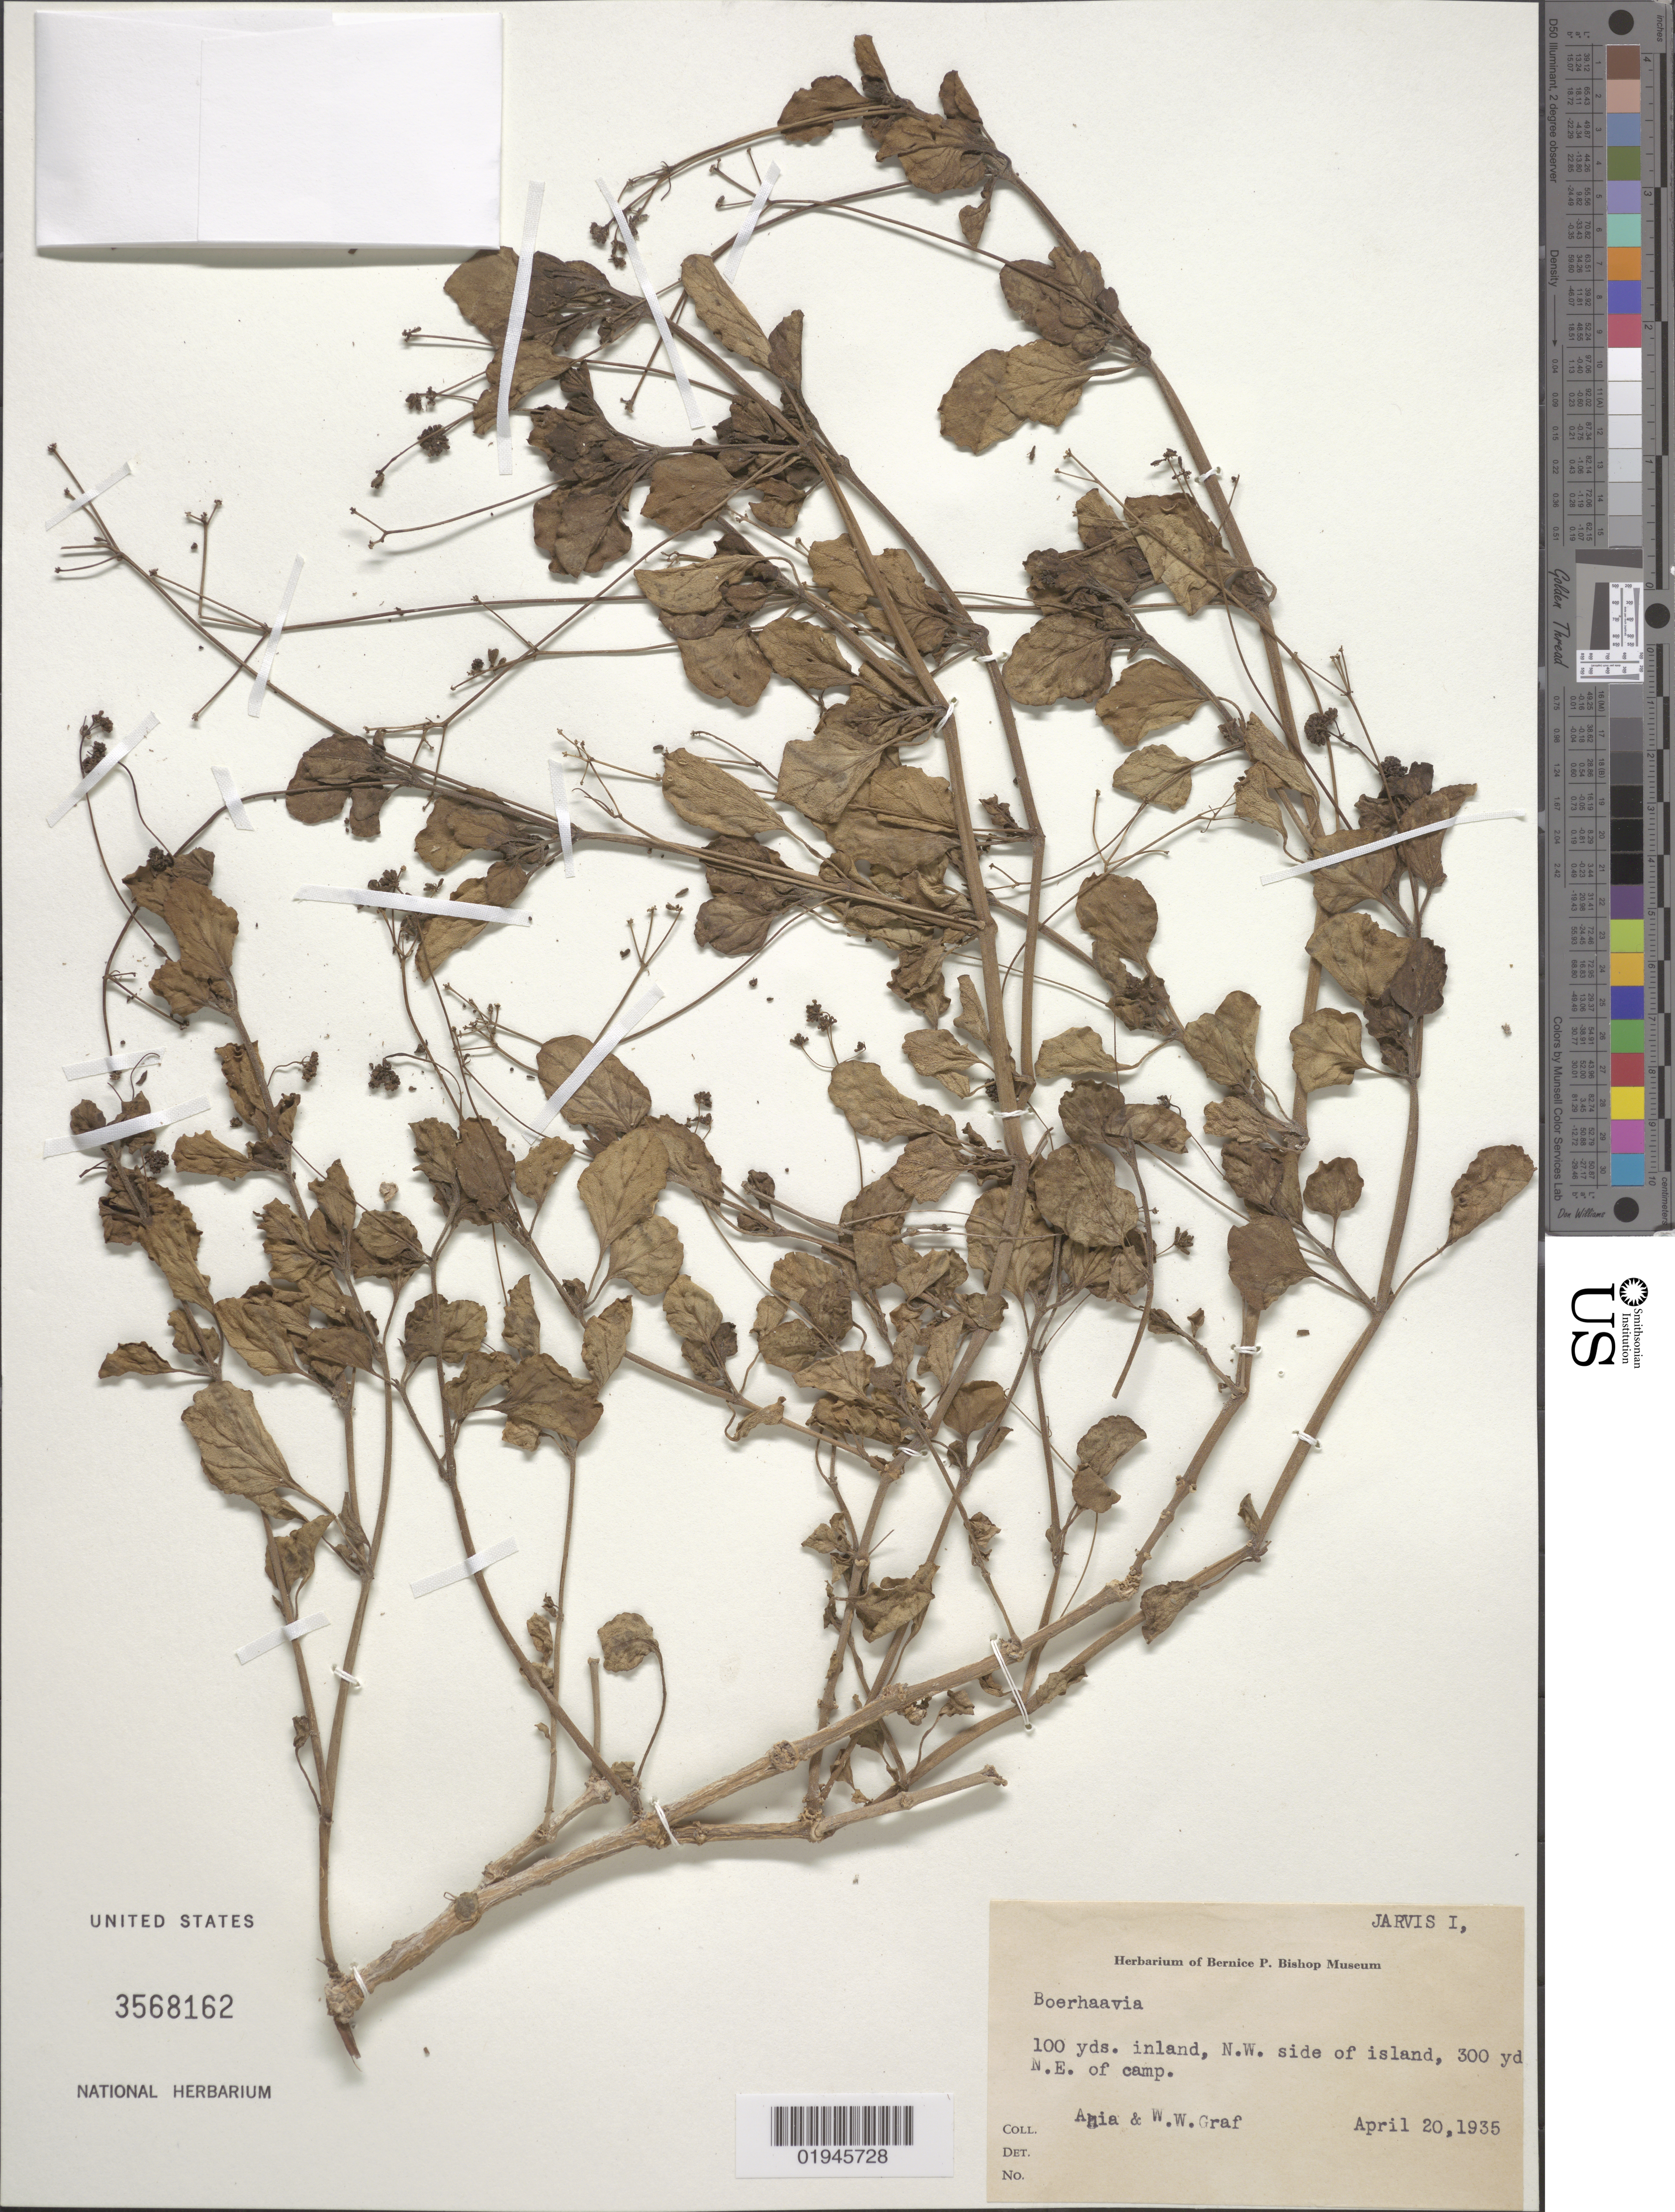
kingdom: Plantae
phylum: Tracheophyta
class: Magnoliopsida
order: Caryophyllales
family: Nyctaginaceae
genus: Boerhavia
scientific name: Boerhavia sp.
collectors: -. Ahia & W. Graf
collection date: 1935-04-20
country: U.S. Administered Pacific Islands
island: Jarvis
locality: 100 yds inland, NW side of island, 300 yd NE of camp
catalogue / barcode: US 3568162